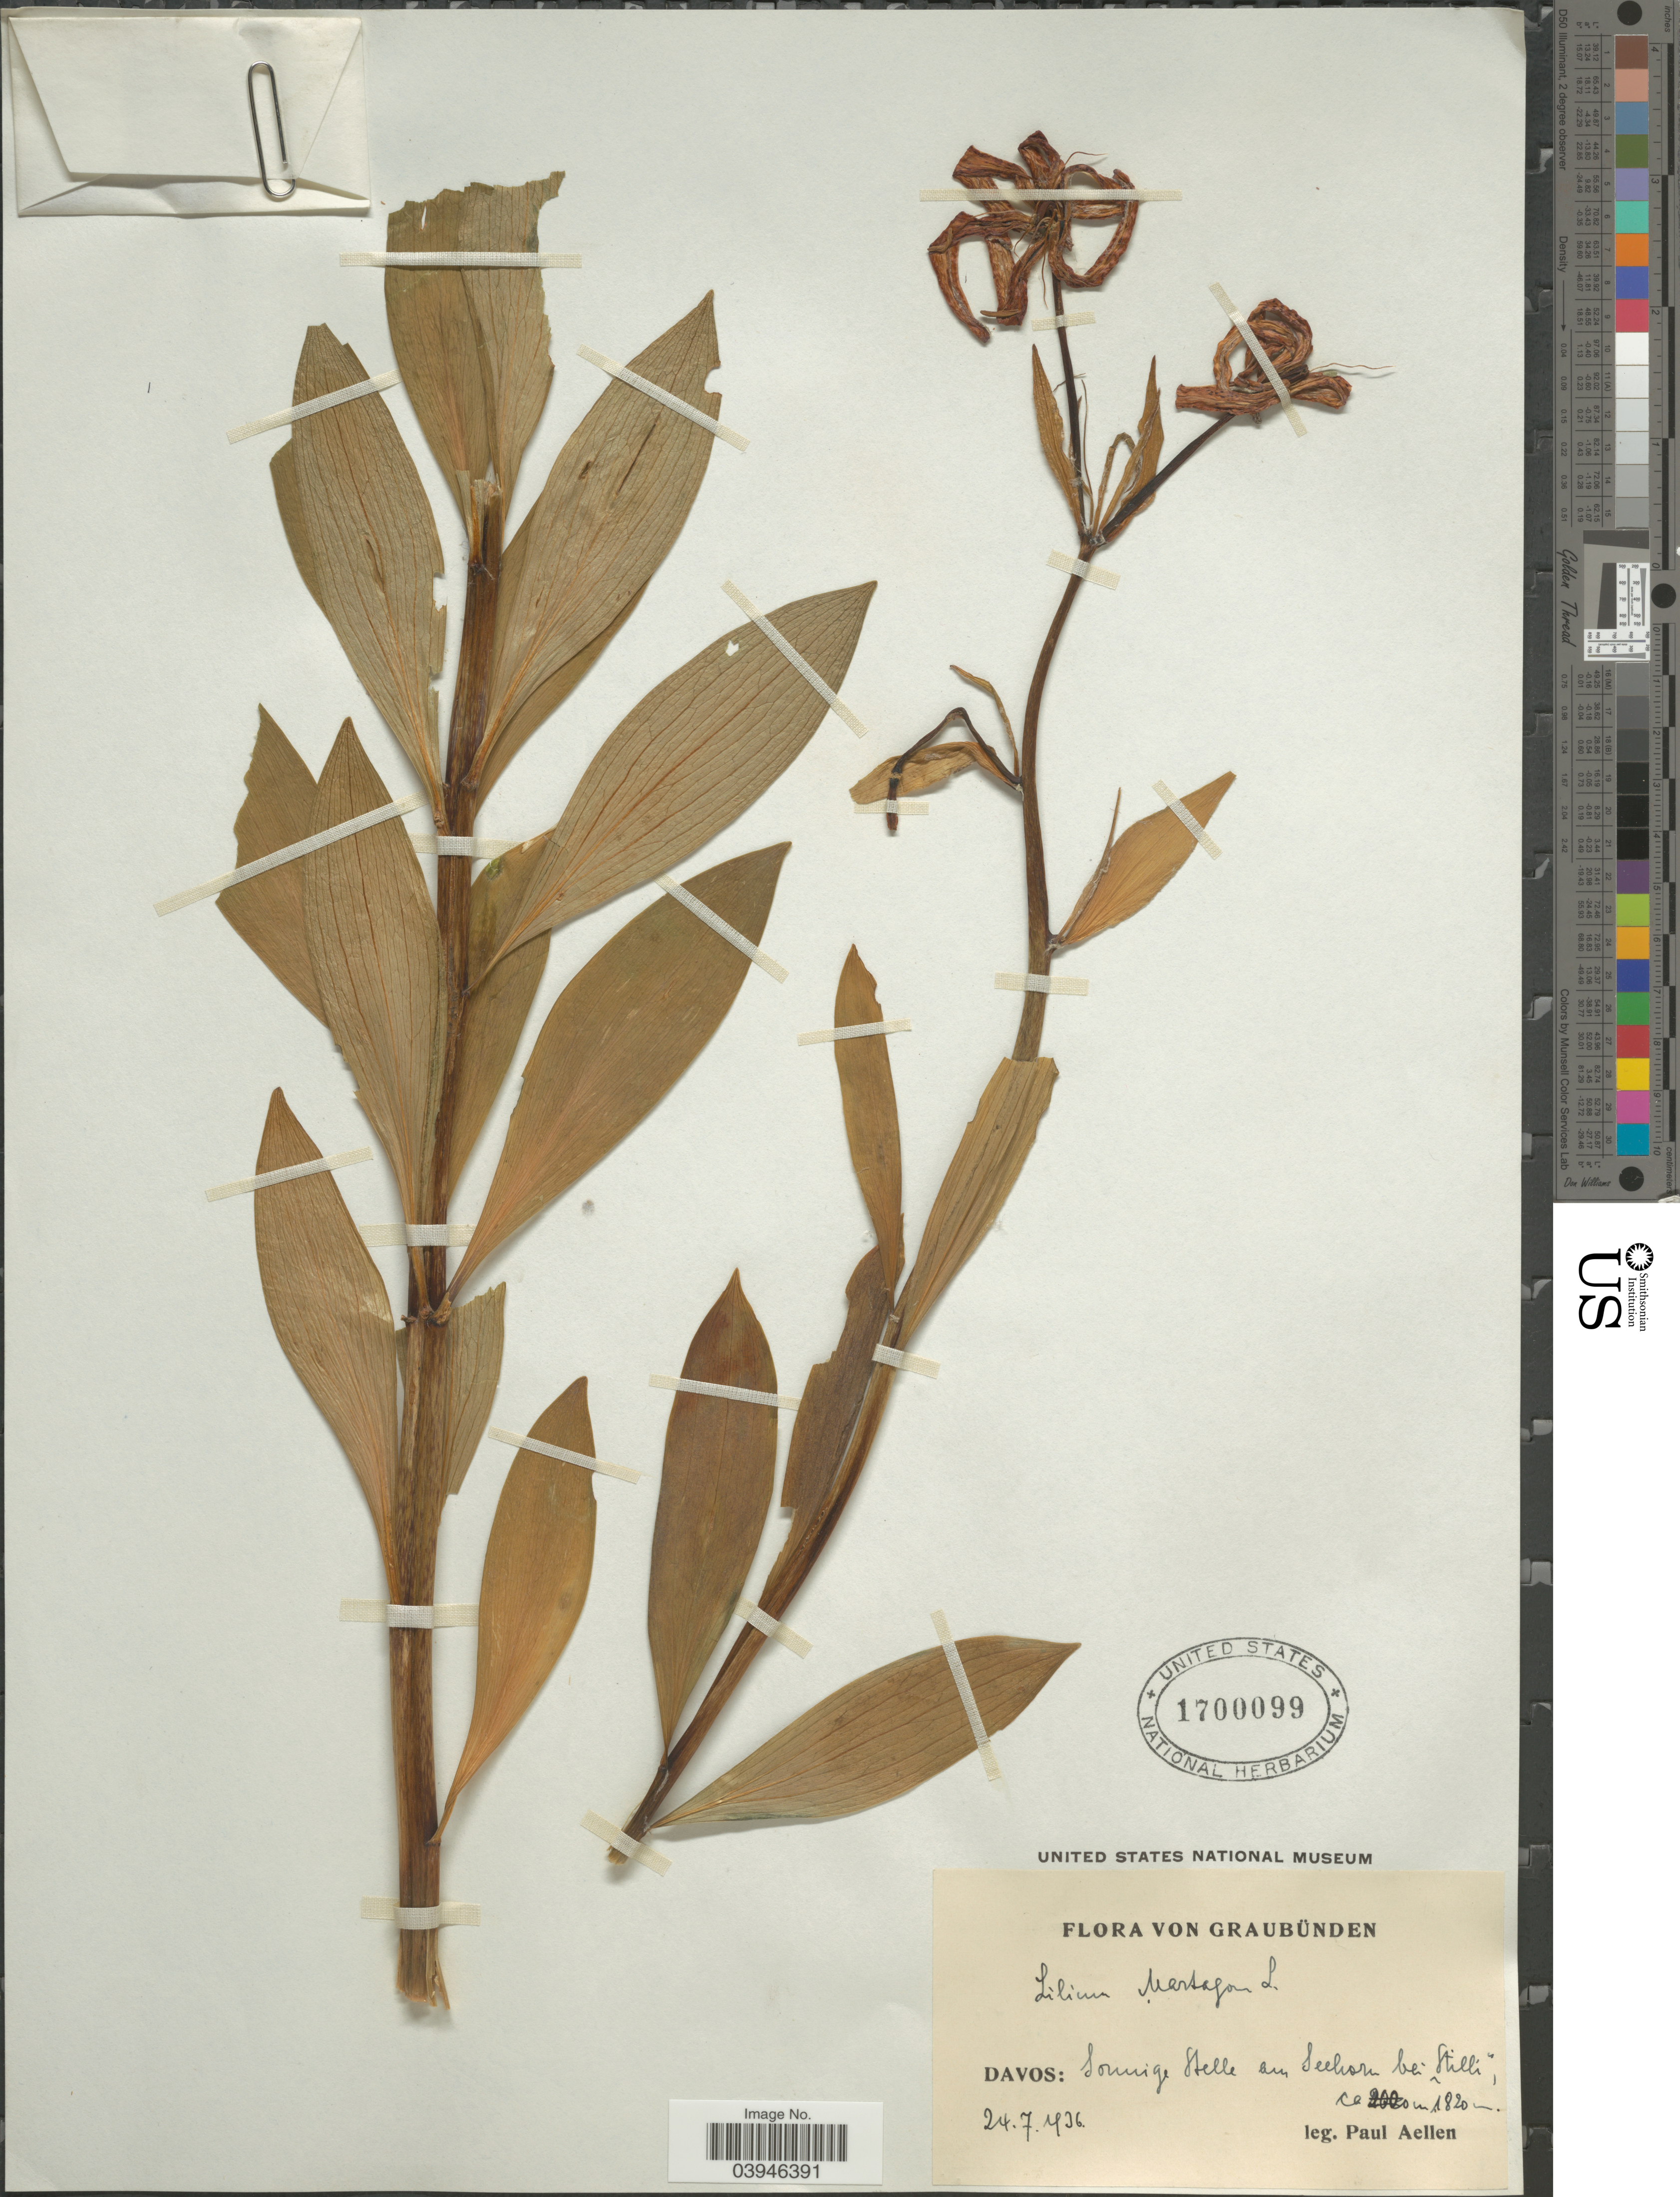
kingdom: Plantae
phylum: Tracheophyta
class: Liliopsida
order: Liliales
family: Liliaceae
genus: Lilium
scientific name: Lilium martagon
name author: L.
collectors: P. Aellen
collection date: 1936-07-24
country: Switzerland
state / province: Graubunden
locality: Graubünden. Davos: Sonnige Stelle am Seehorn bei Stilli.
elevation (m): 1820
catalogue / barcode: US 1700099